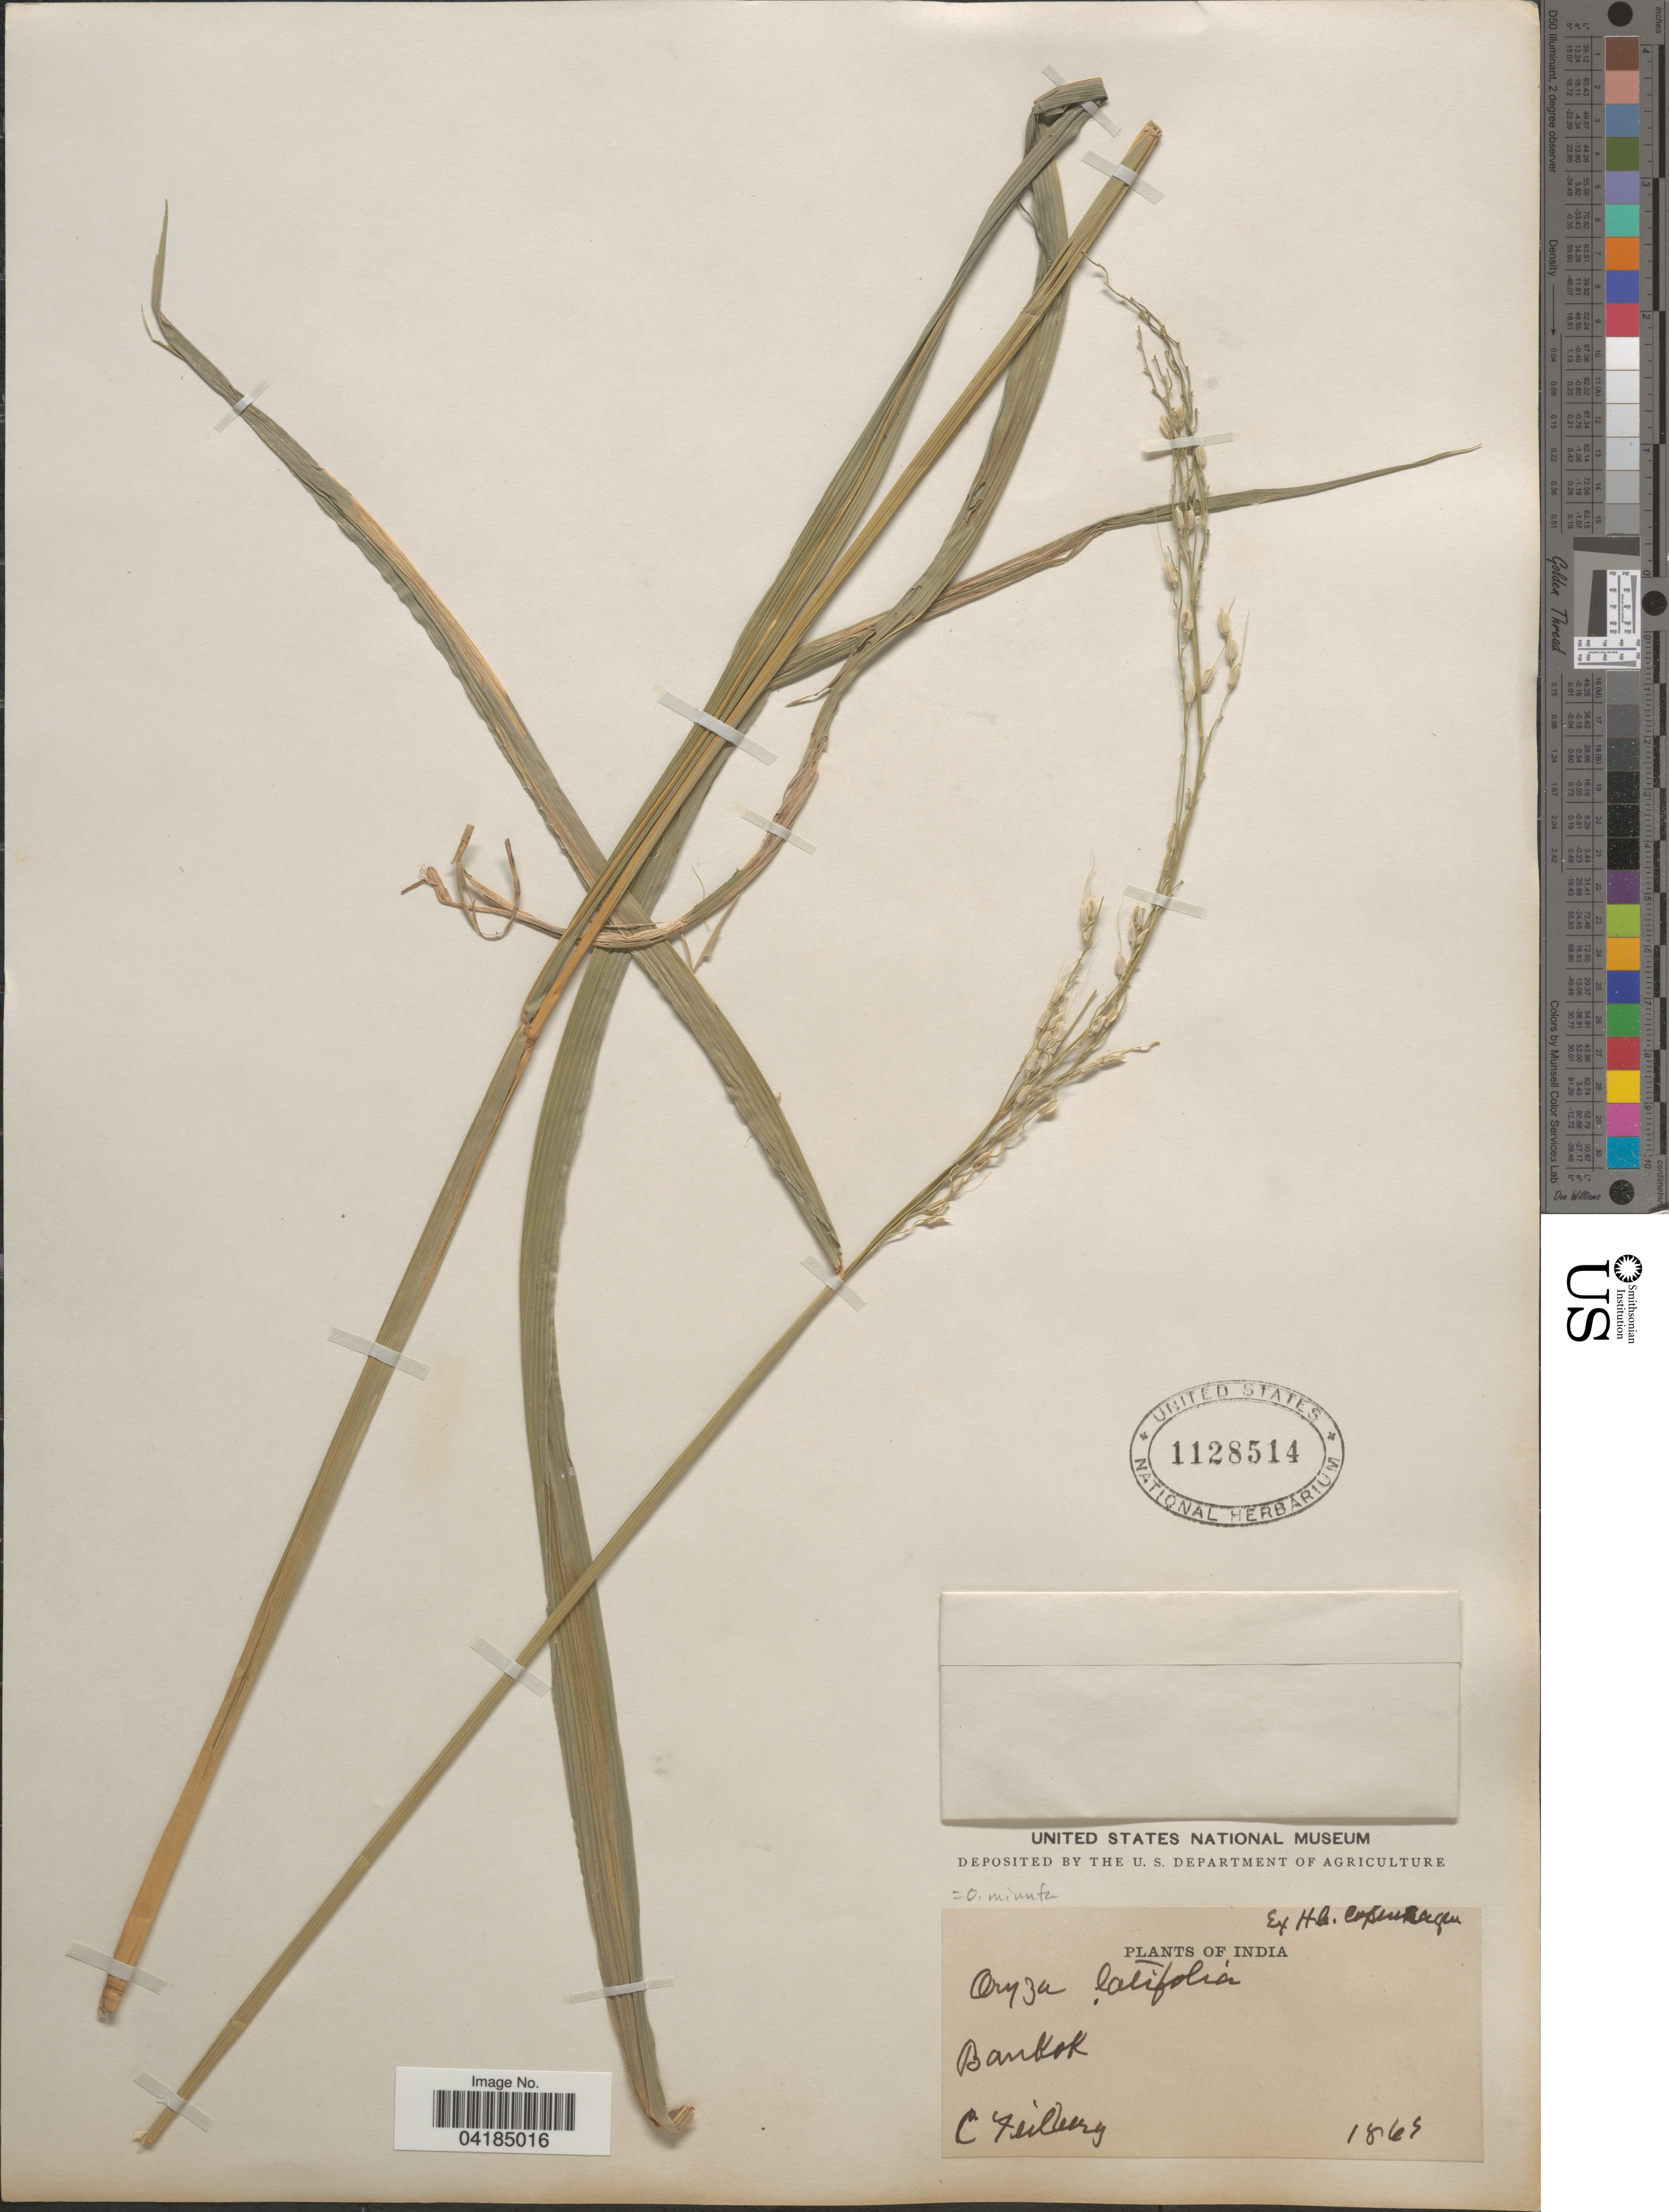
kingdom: Plantae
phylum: Tracheophyta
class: Liliopsida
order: Poales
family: Poaceae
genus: Oryza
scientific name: Oryza latifolia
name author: Desv.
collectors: C. Feilberg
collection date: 1864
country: India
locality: Bankok.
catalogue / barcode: US 1128514